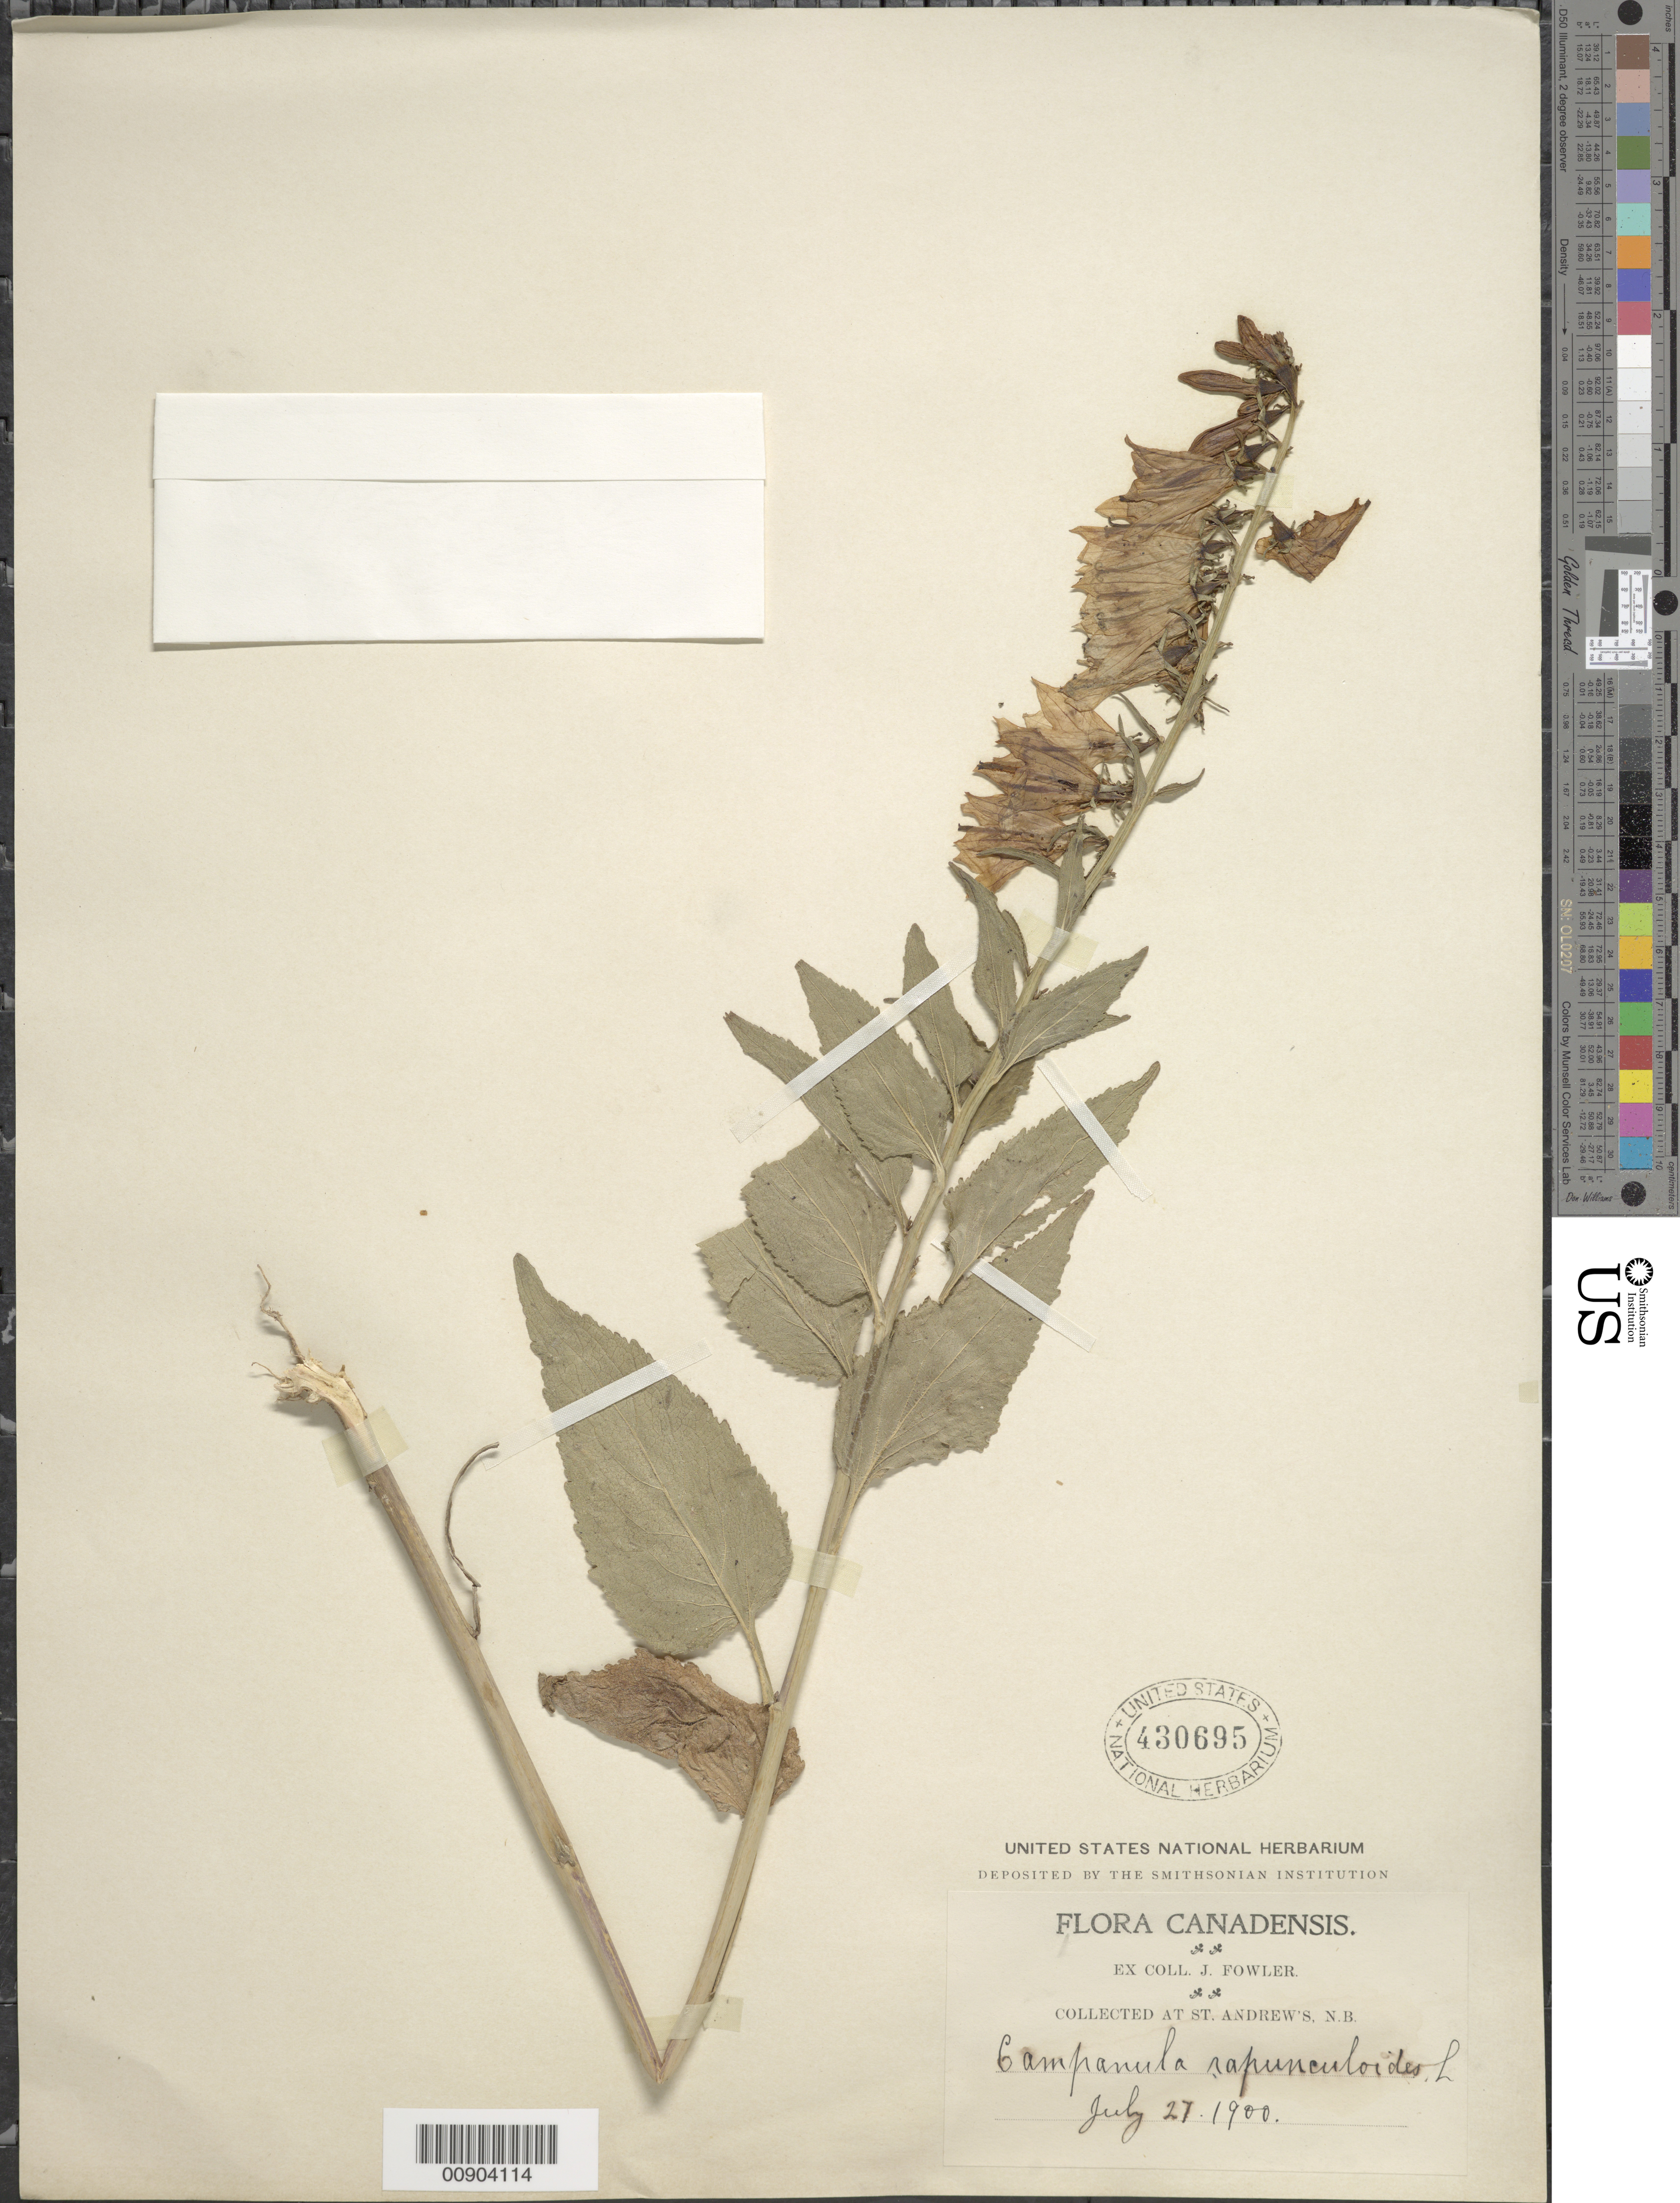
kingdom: Plantae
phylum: Tracheophyta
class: Magnoliopsida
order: Asterales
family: Campanulaceae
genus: Campanula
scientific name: Campanula rapunculoides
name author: L.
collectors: J. P. Fowler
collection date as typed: July 27, 1900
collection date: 1900-07-27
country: Canada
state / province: New Brunswick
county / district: Charlotte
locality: St. Andrew's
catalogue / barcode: US 430695